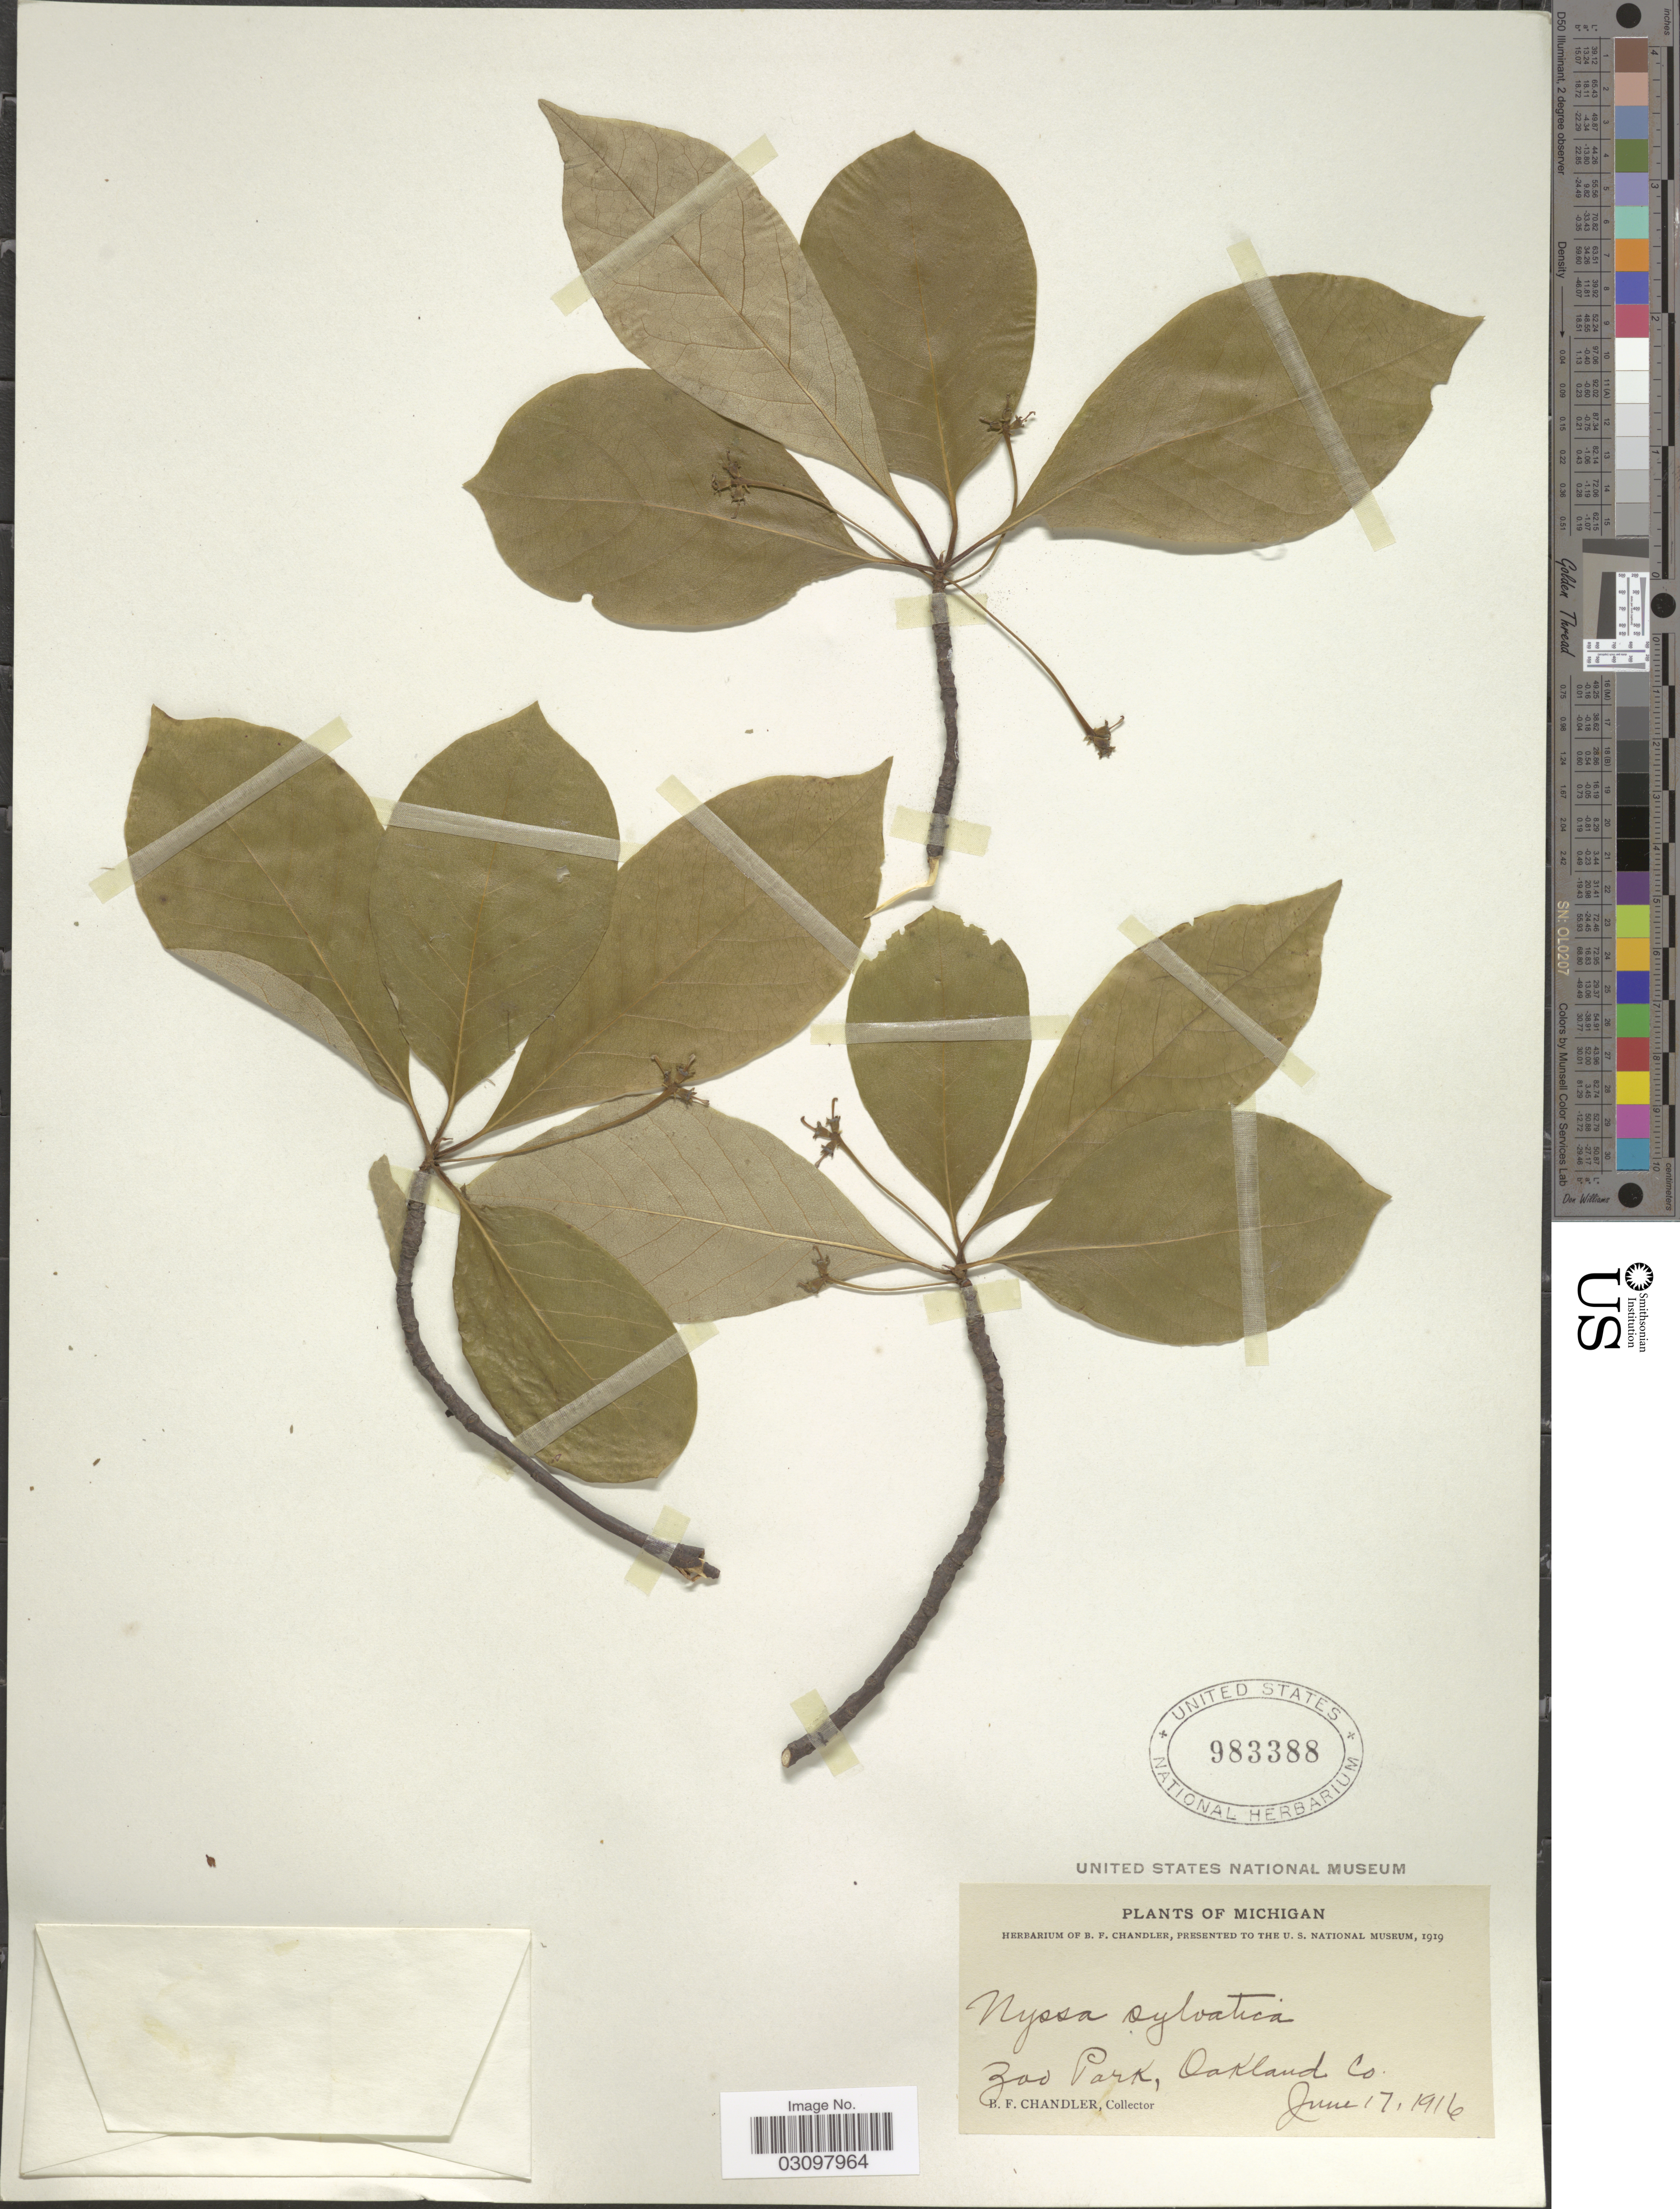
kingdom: Plantae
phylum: Tracheophyta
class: Magnoliopsida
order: Cornales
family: Nyssaceae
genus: Nyssa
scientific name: Nyssa sylvatica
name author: Marshall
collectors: B. F. Chandler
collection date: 1916-06-17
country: United States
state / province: Michigan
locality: Zoo Park, Oakland Co.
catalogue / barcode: US 983388